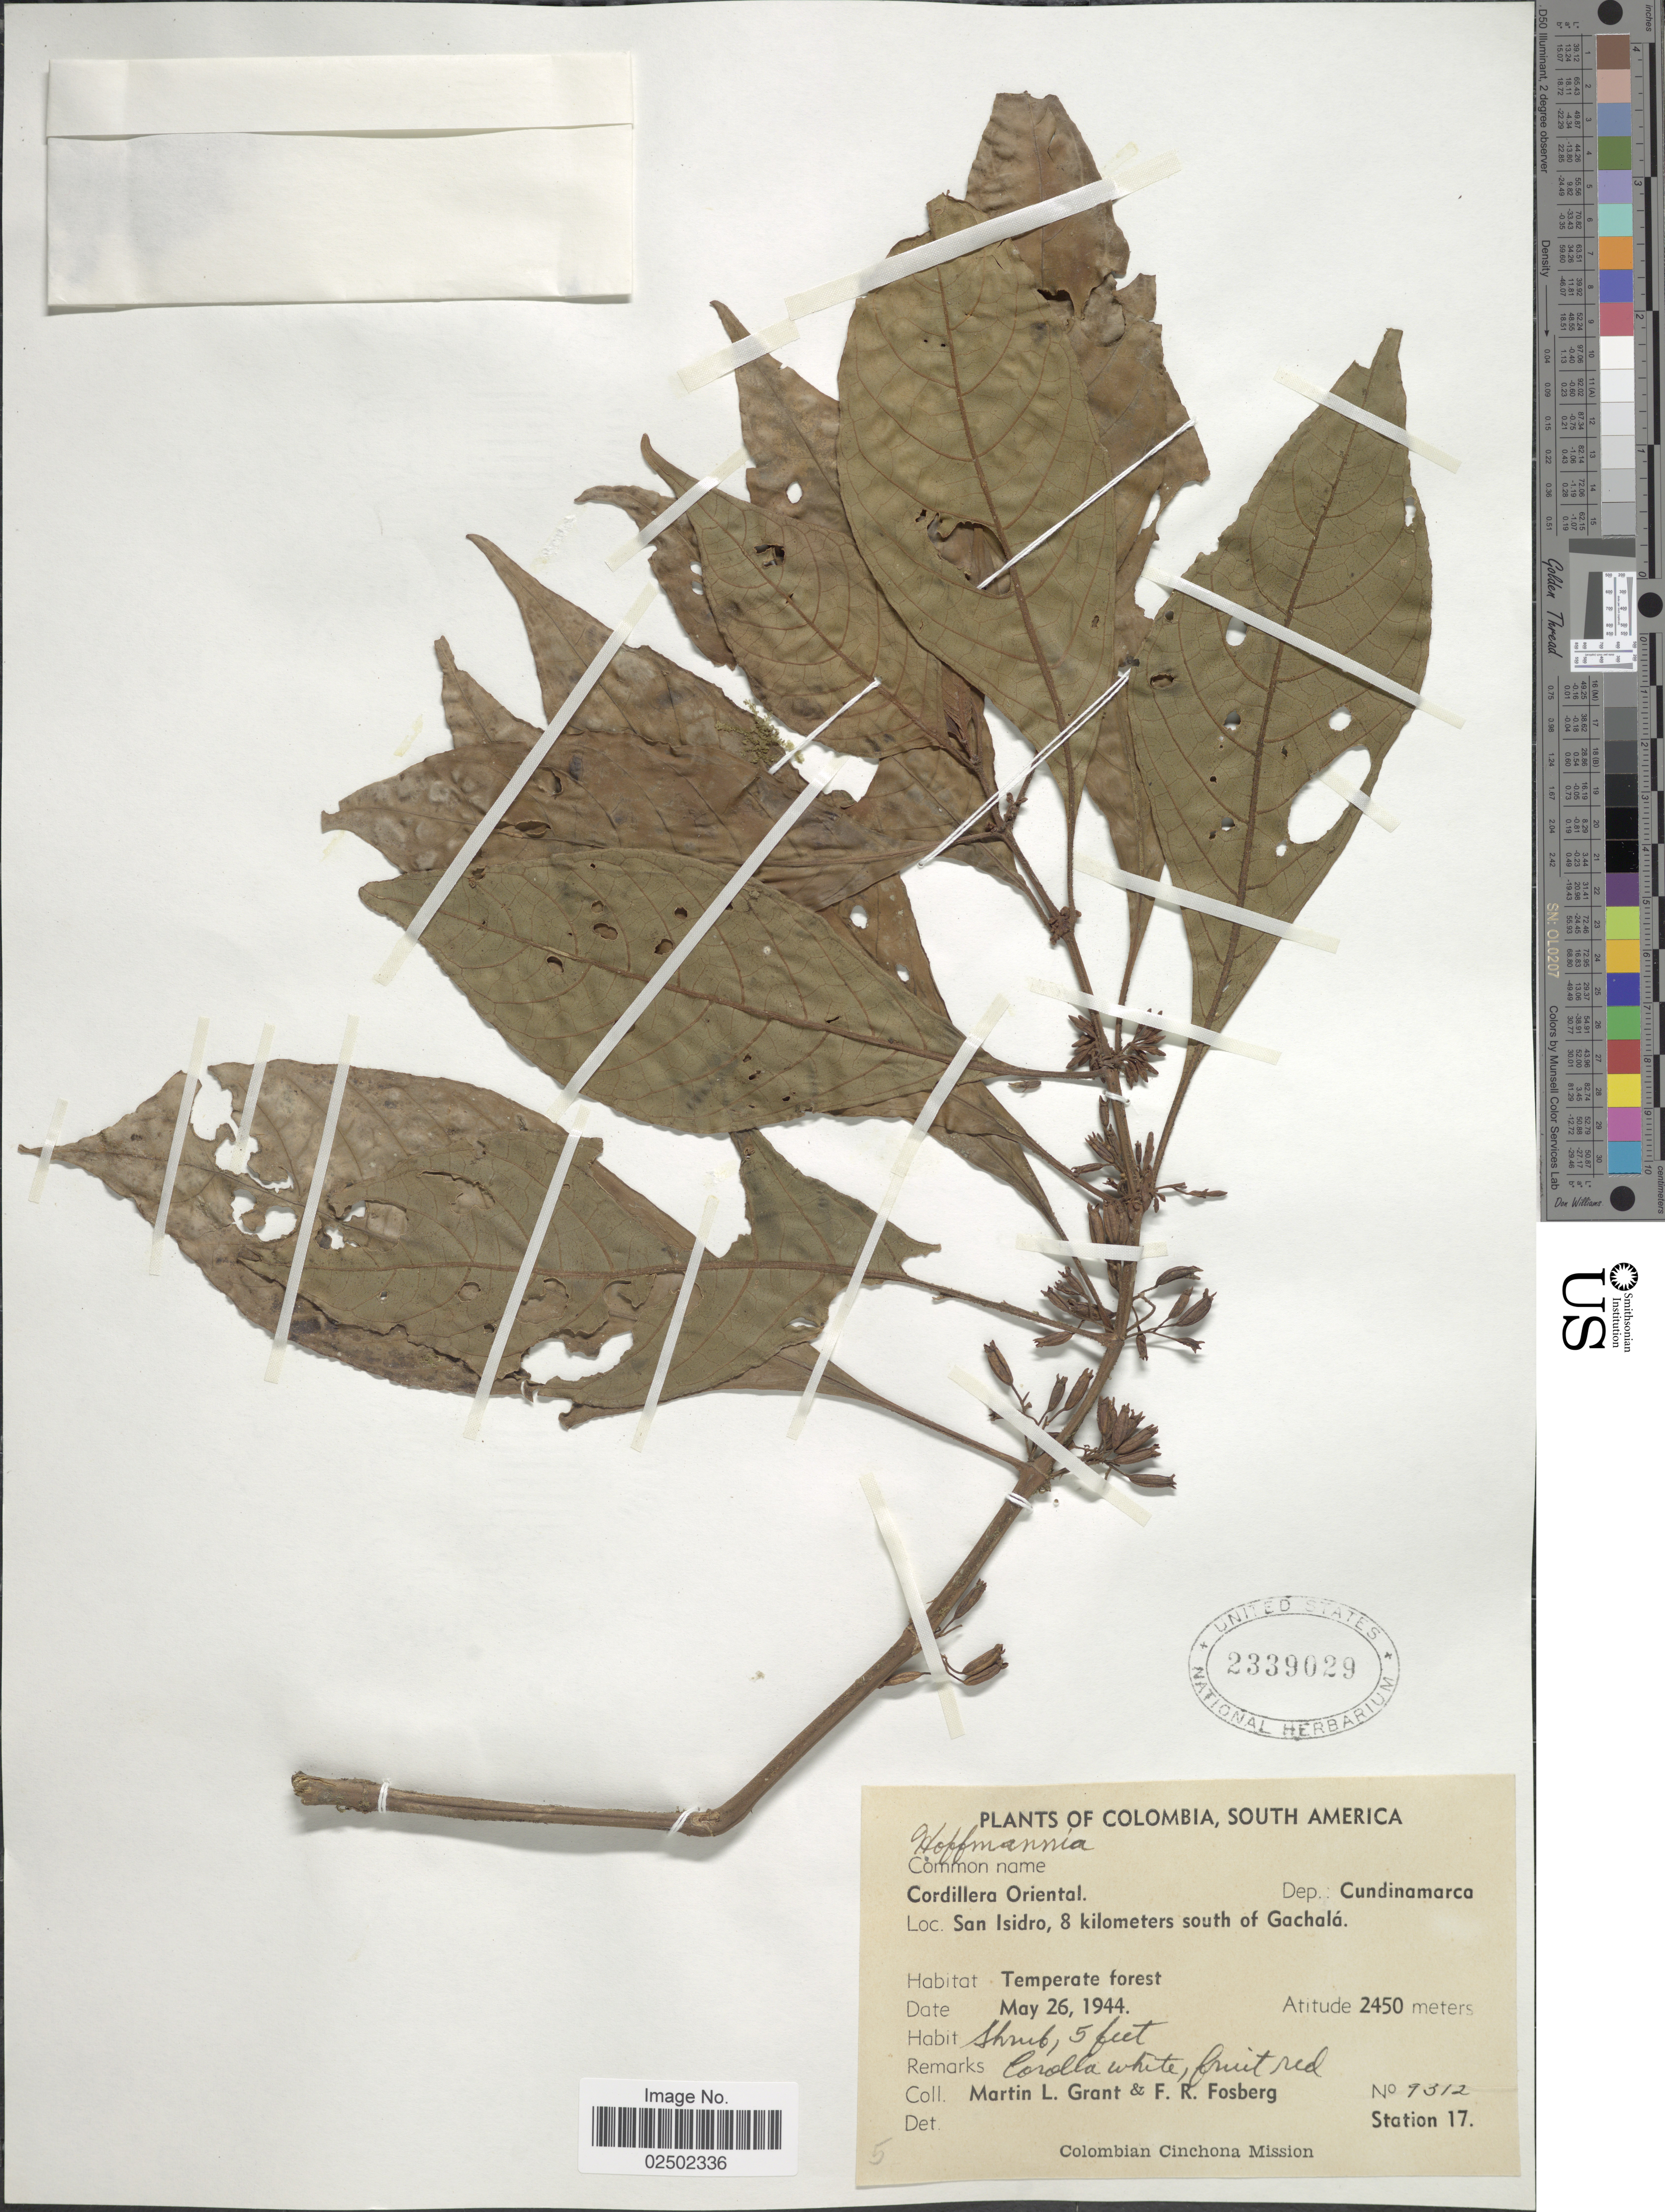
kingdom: Plantae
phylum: Tracheophyta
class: Magnoliopsida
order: Gentianales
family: Rubiaceae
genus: Hoffmannia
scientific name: Hoffmannia sp.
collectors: M. L. Grant & F. R. Fosberg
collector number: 9312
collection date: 1944-05-26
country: Colombia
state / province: Cundinamarca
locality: Cordillera Oriental, Dep.: Cundinamarca, San Isidro, 8 kilometers south of Gachala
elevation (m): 2450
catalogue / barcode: US 2339029